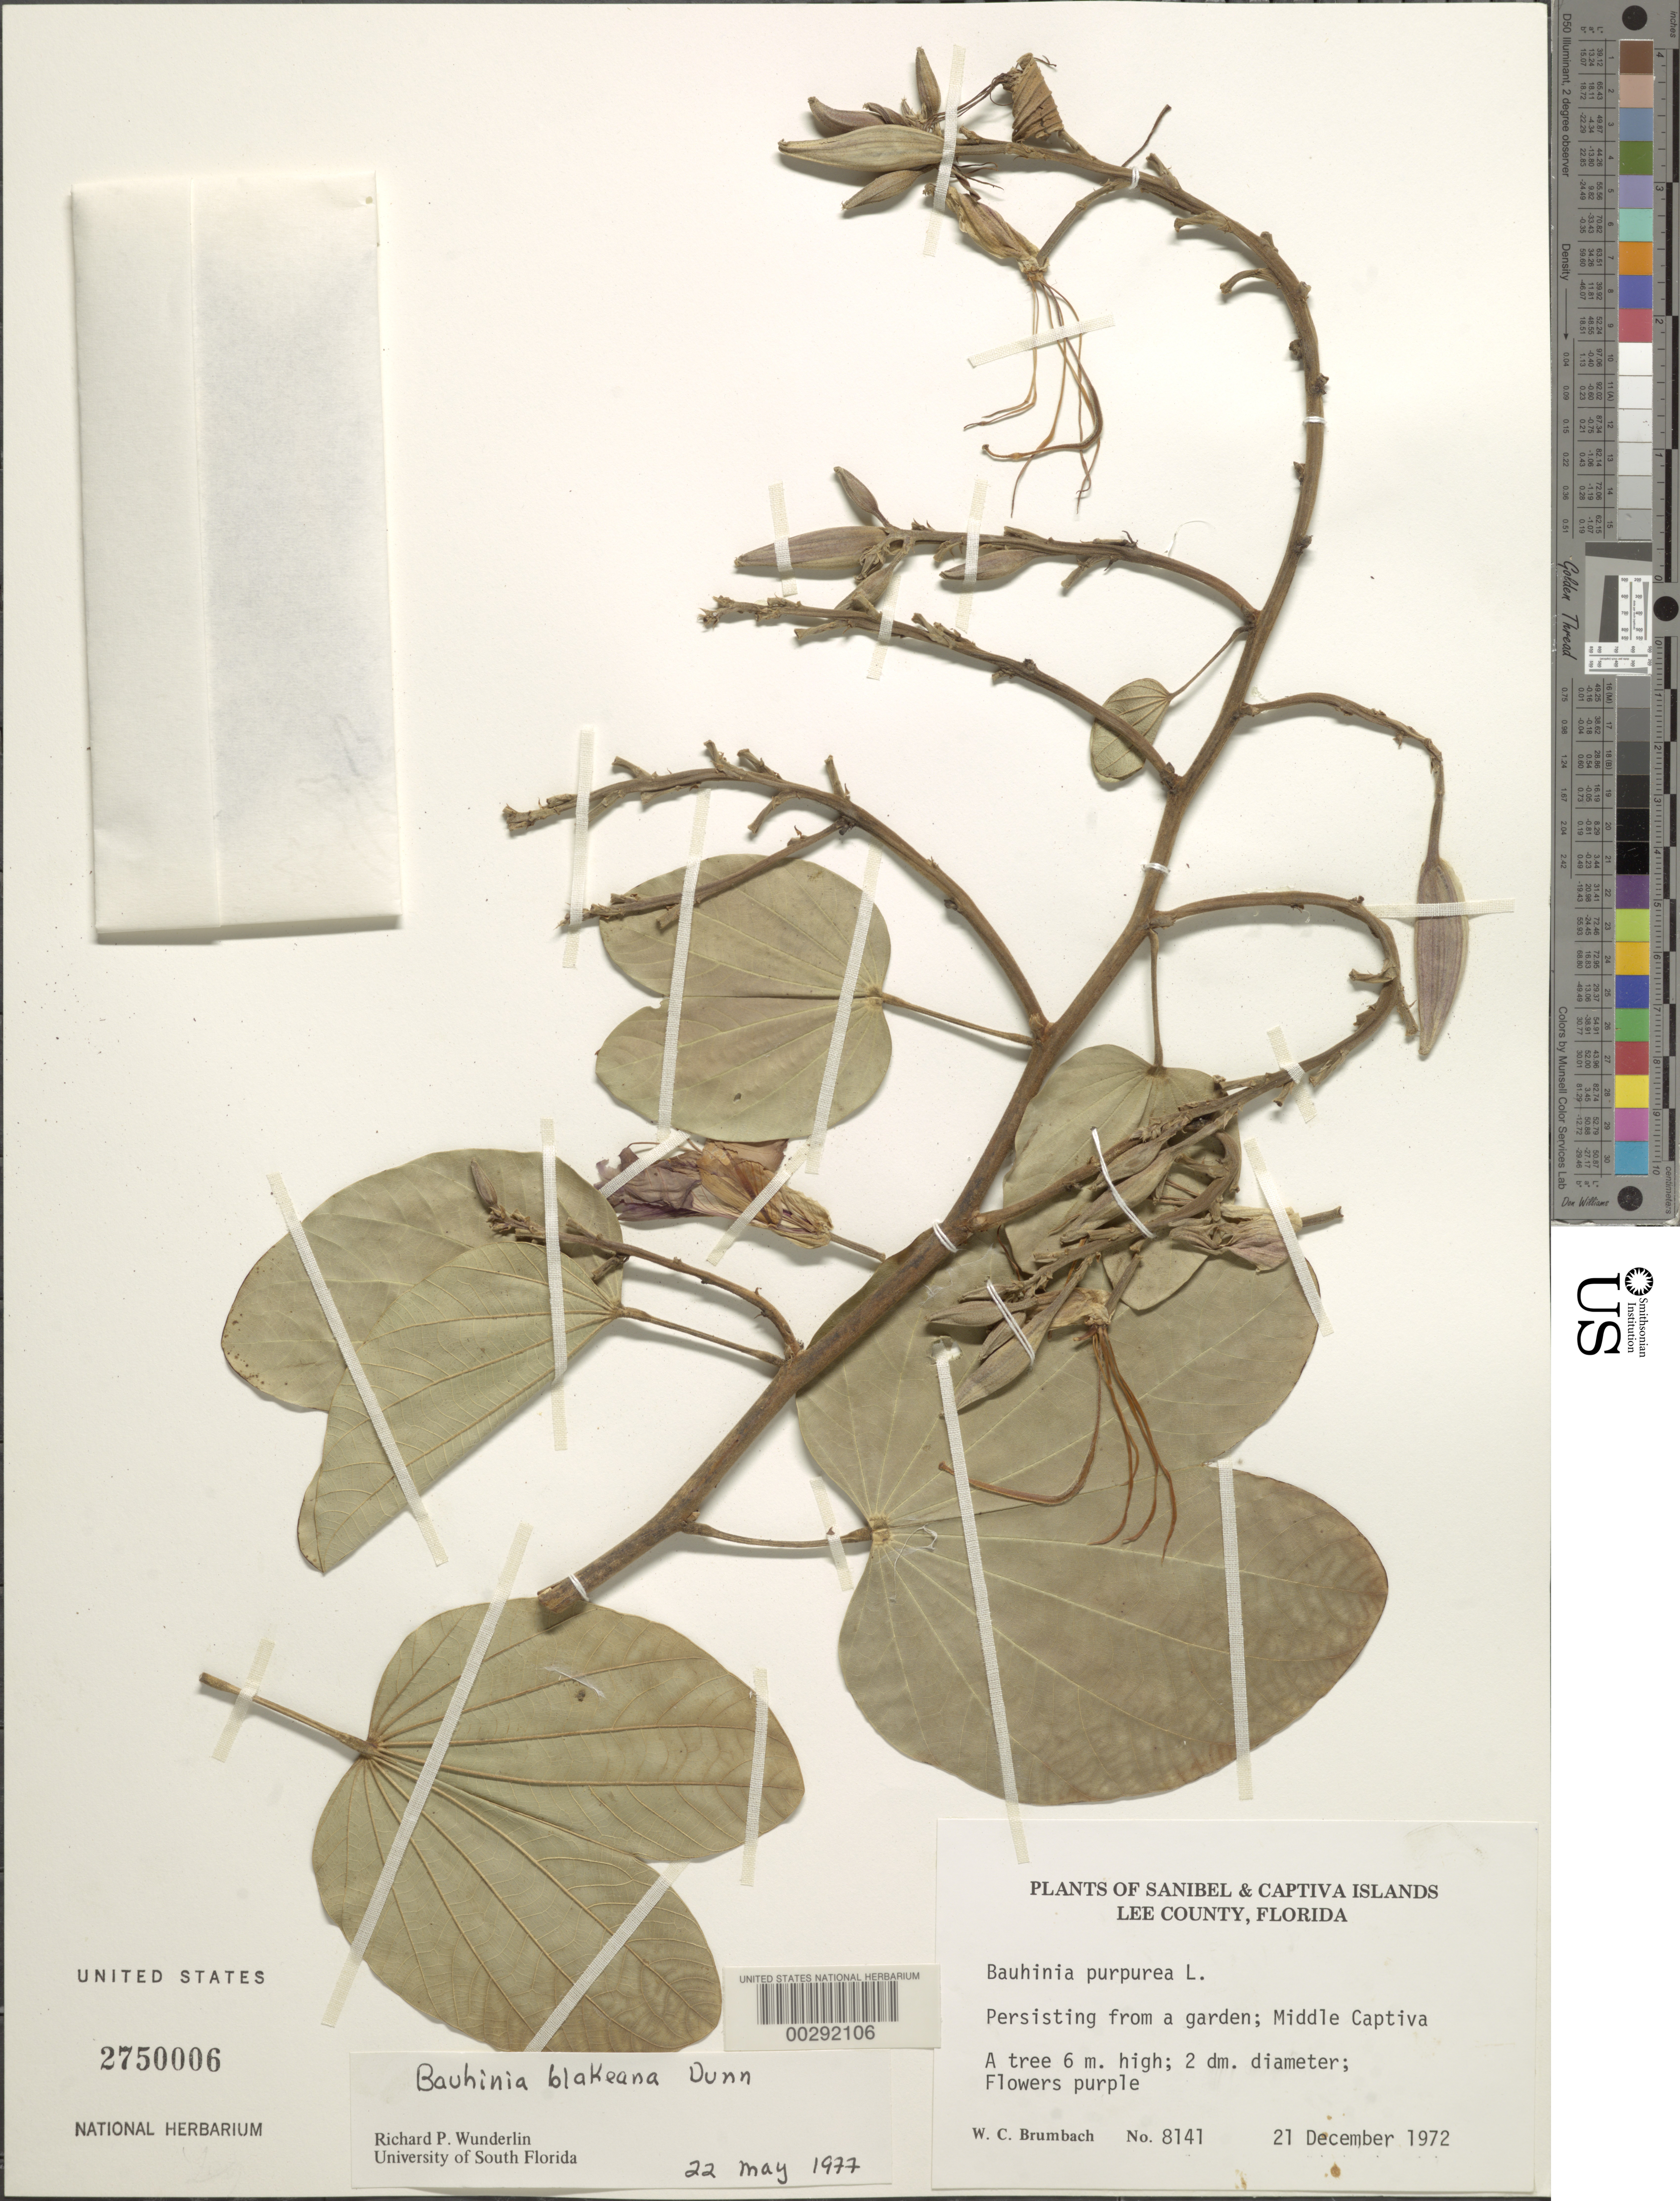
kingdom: Plantae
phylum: Tracheophyta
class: Magnoliopsida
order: Fabales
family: Fabaceae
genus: Bauhinia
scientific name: Bauhinia x blakeana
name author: Dunn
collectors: W. C. Brumbach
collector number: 8141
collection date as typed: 21 Dec 1972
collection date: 1972-12-21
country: United States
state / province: Florida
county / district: Lee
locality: Middle captiva island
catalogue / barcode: US 2750006